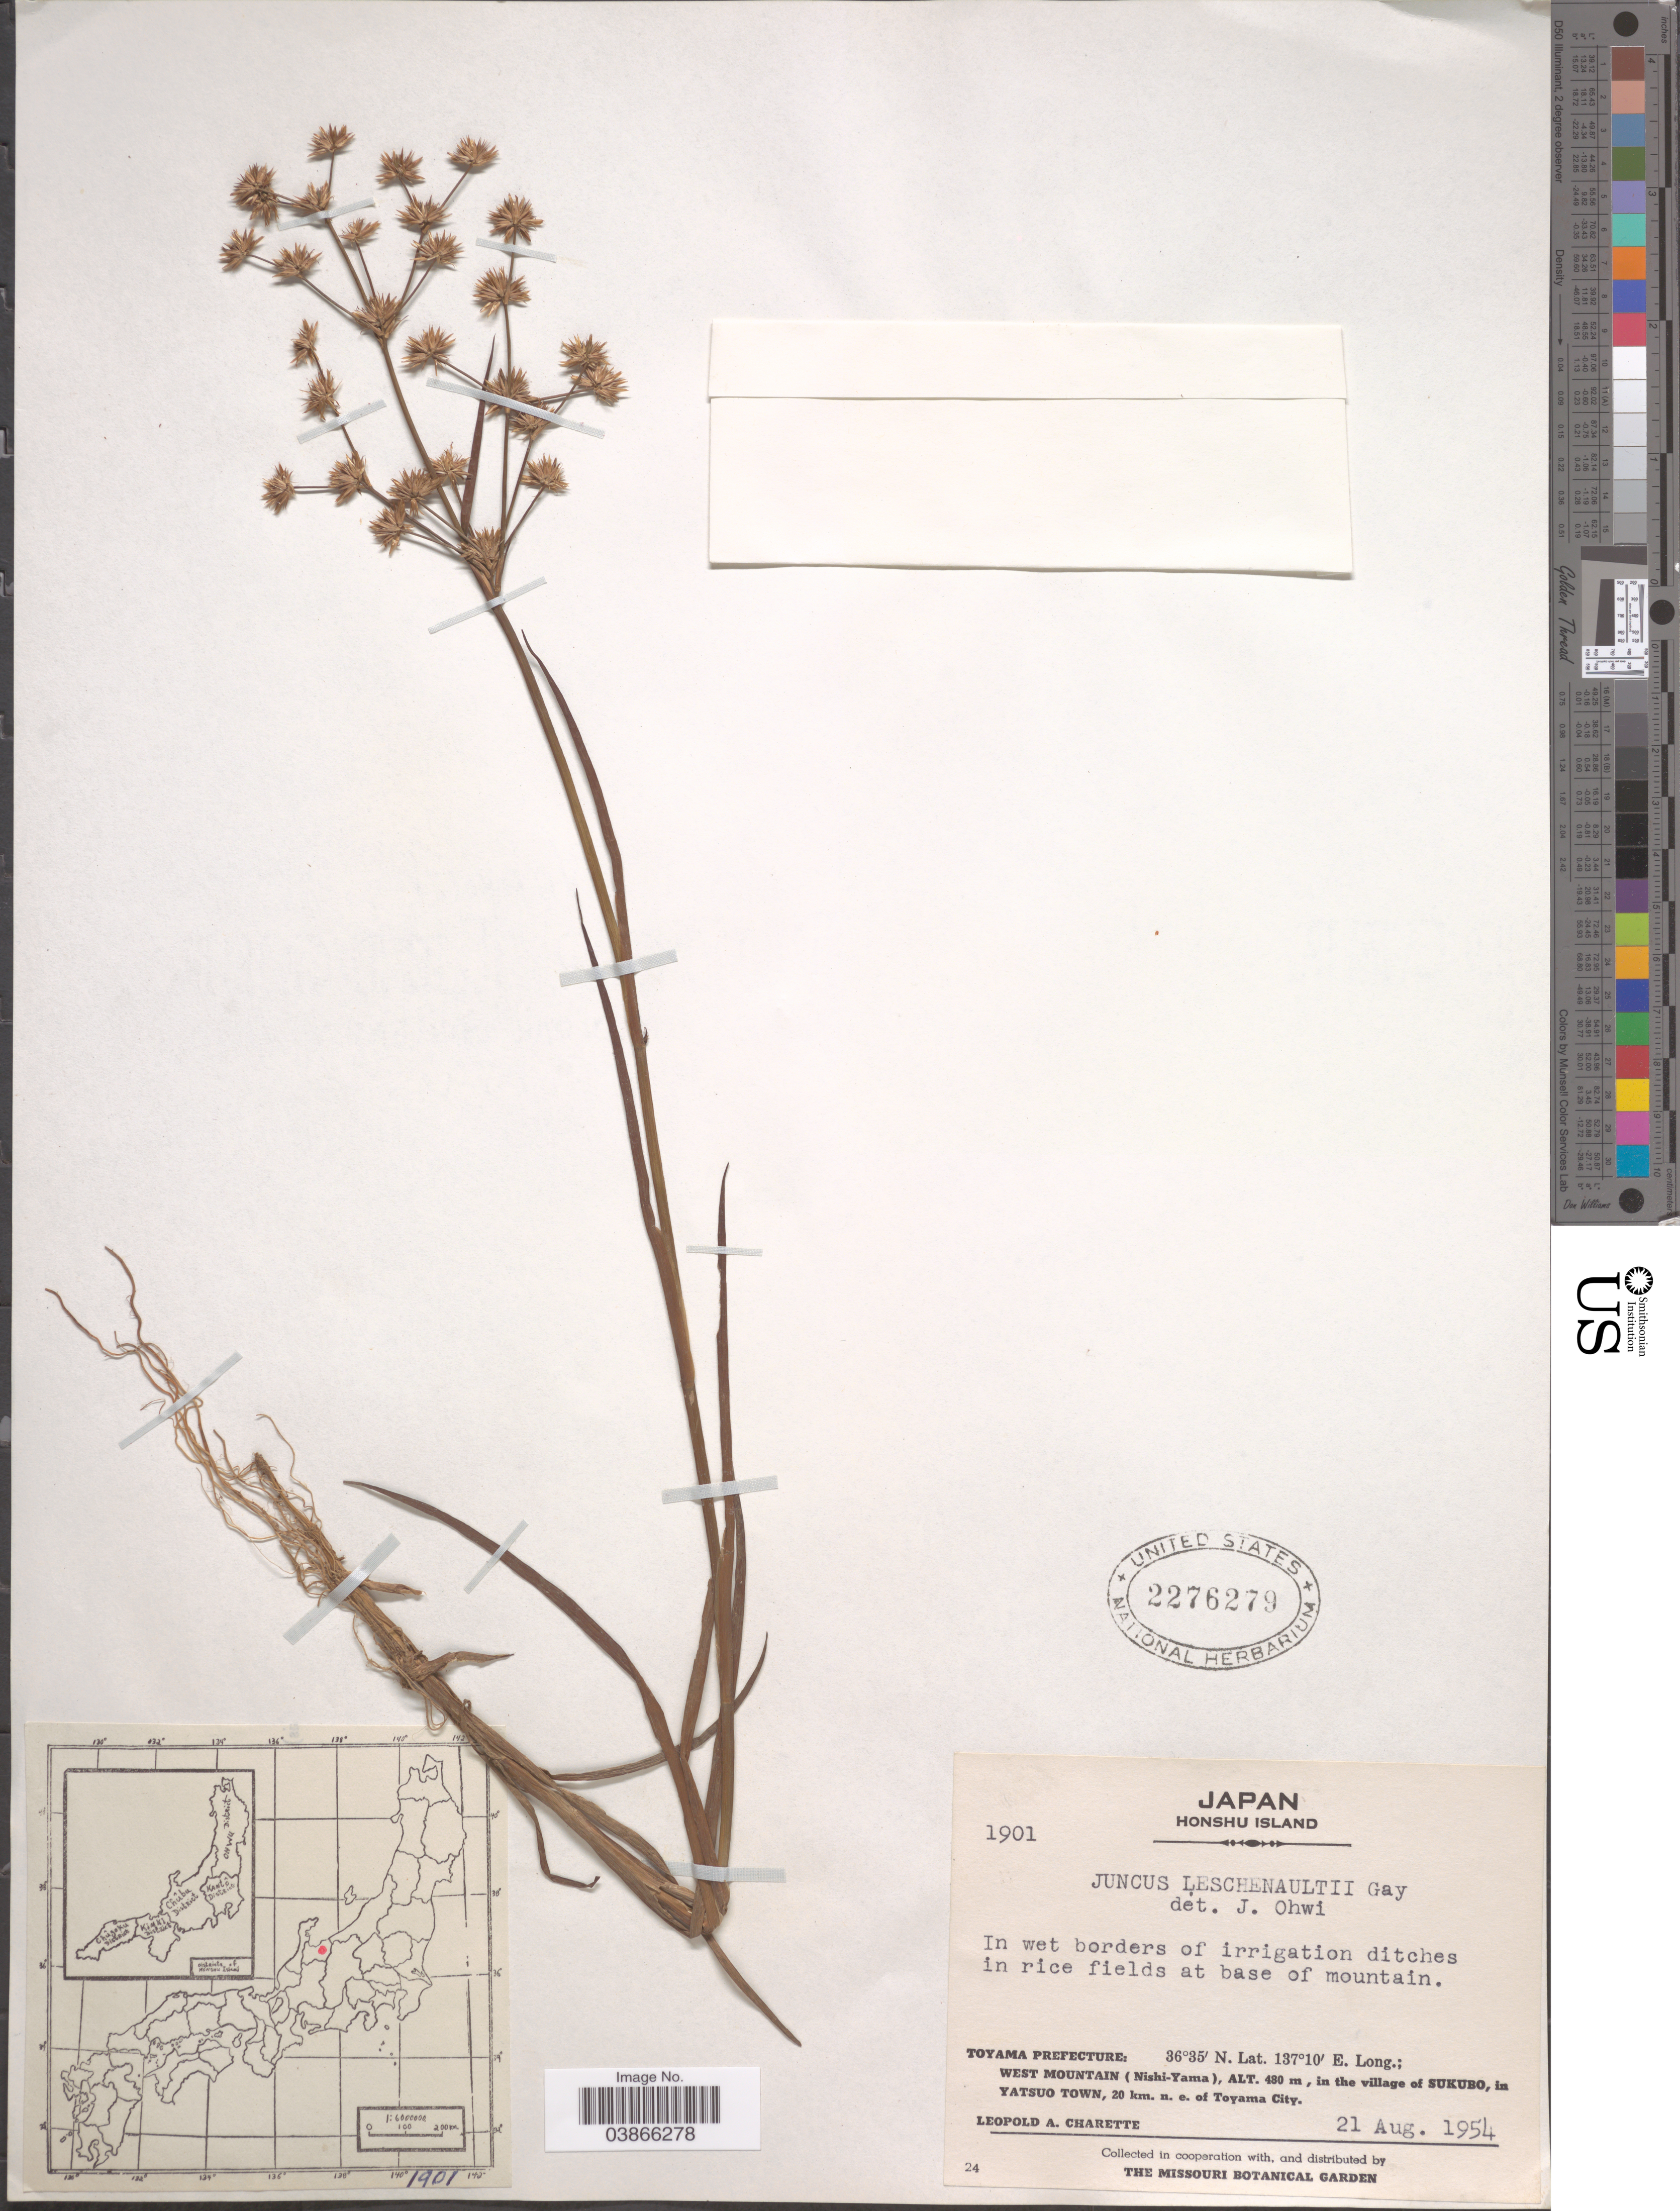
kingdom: Plantae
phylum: Tracheophyta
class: Liliopsida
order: Poales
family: Juncaceae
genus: Juncus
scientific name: Juncus leschenaultii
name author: J. Gay ex Laharpe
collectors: L. A. Charette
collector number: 1901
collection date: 1954-08-21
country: Japan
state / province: Toyama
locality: Honshu Island. Toyama Prefecture: West Mountain (Nishi-Yama), in the village of Sukubo, in Yatsuo Town, 20 km. n. e. of Toyama City.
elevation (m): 480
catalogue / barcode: US 2276279